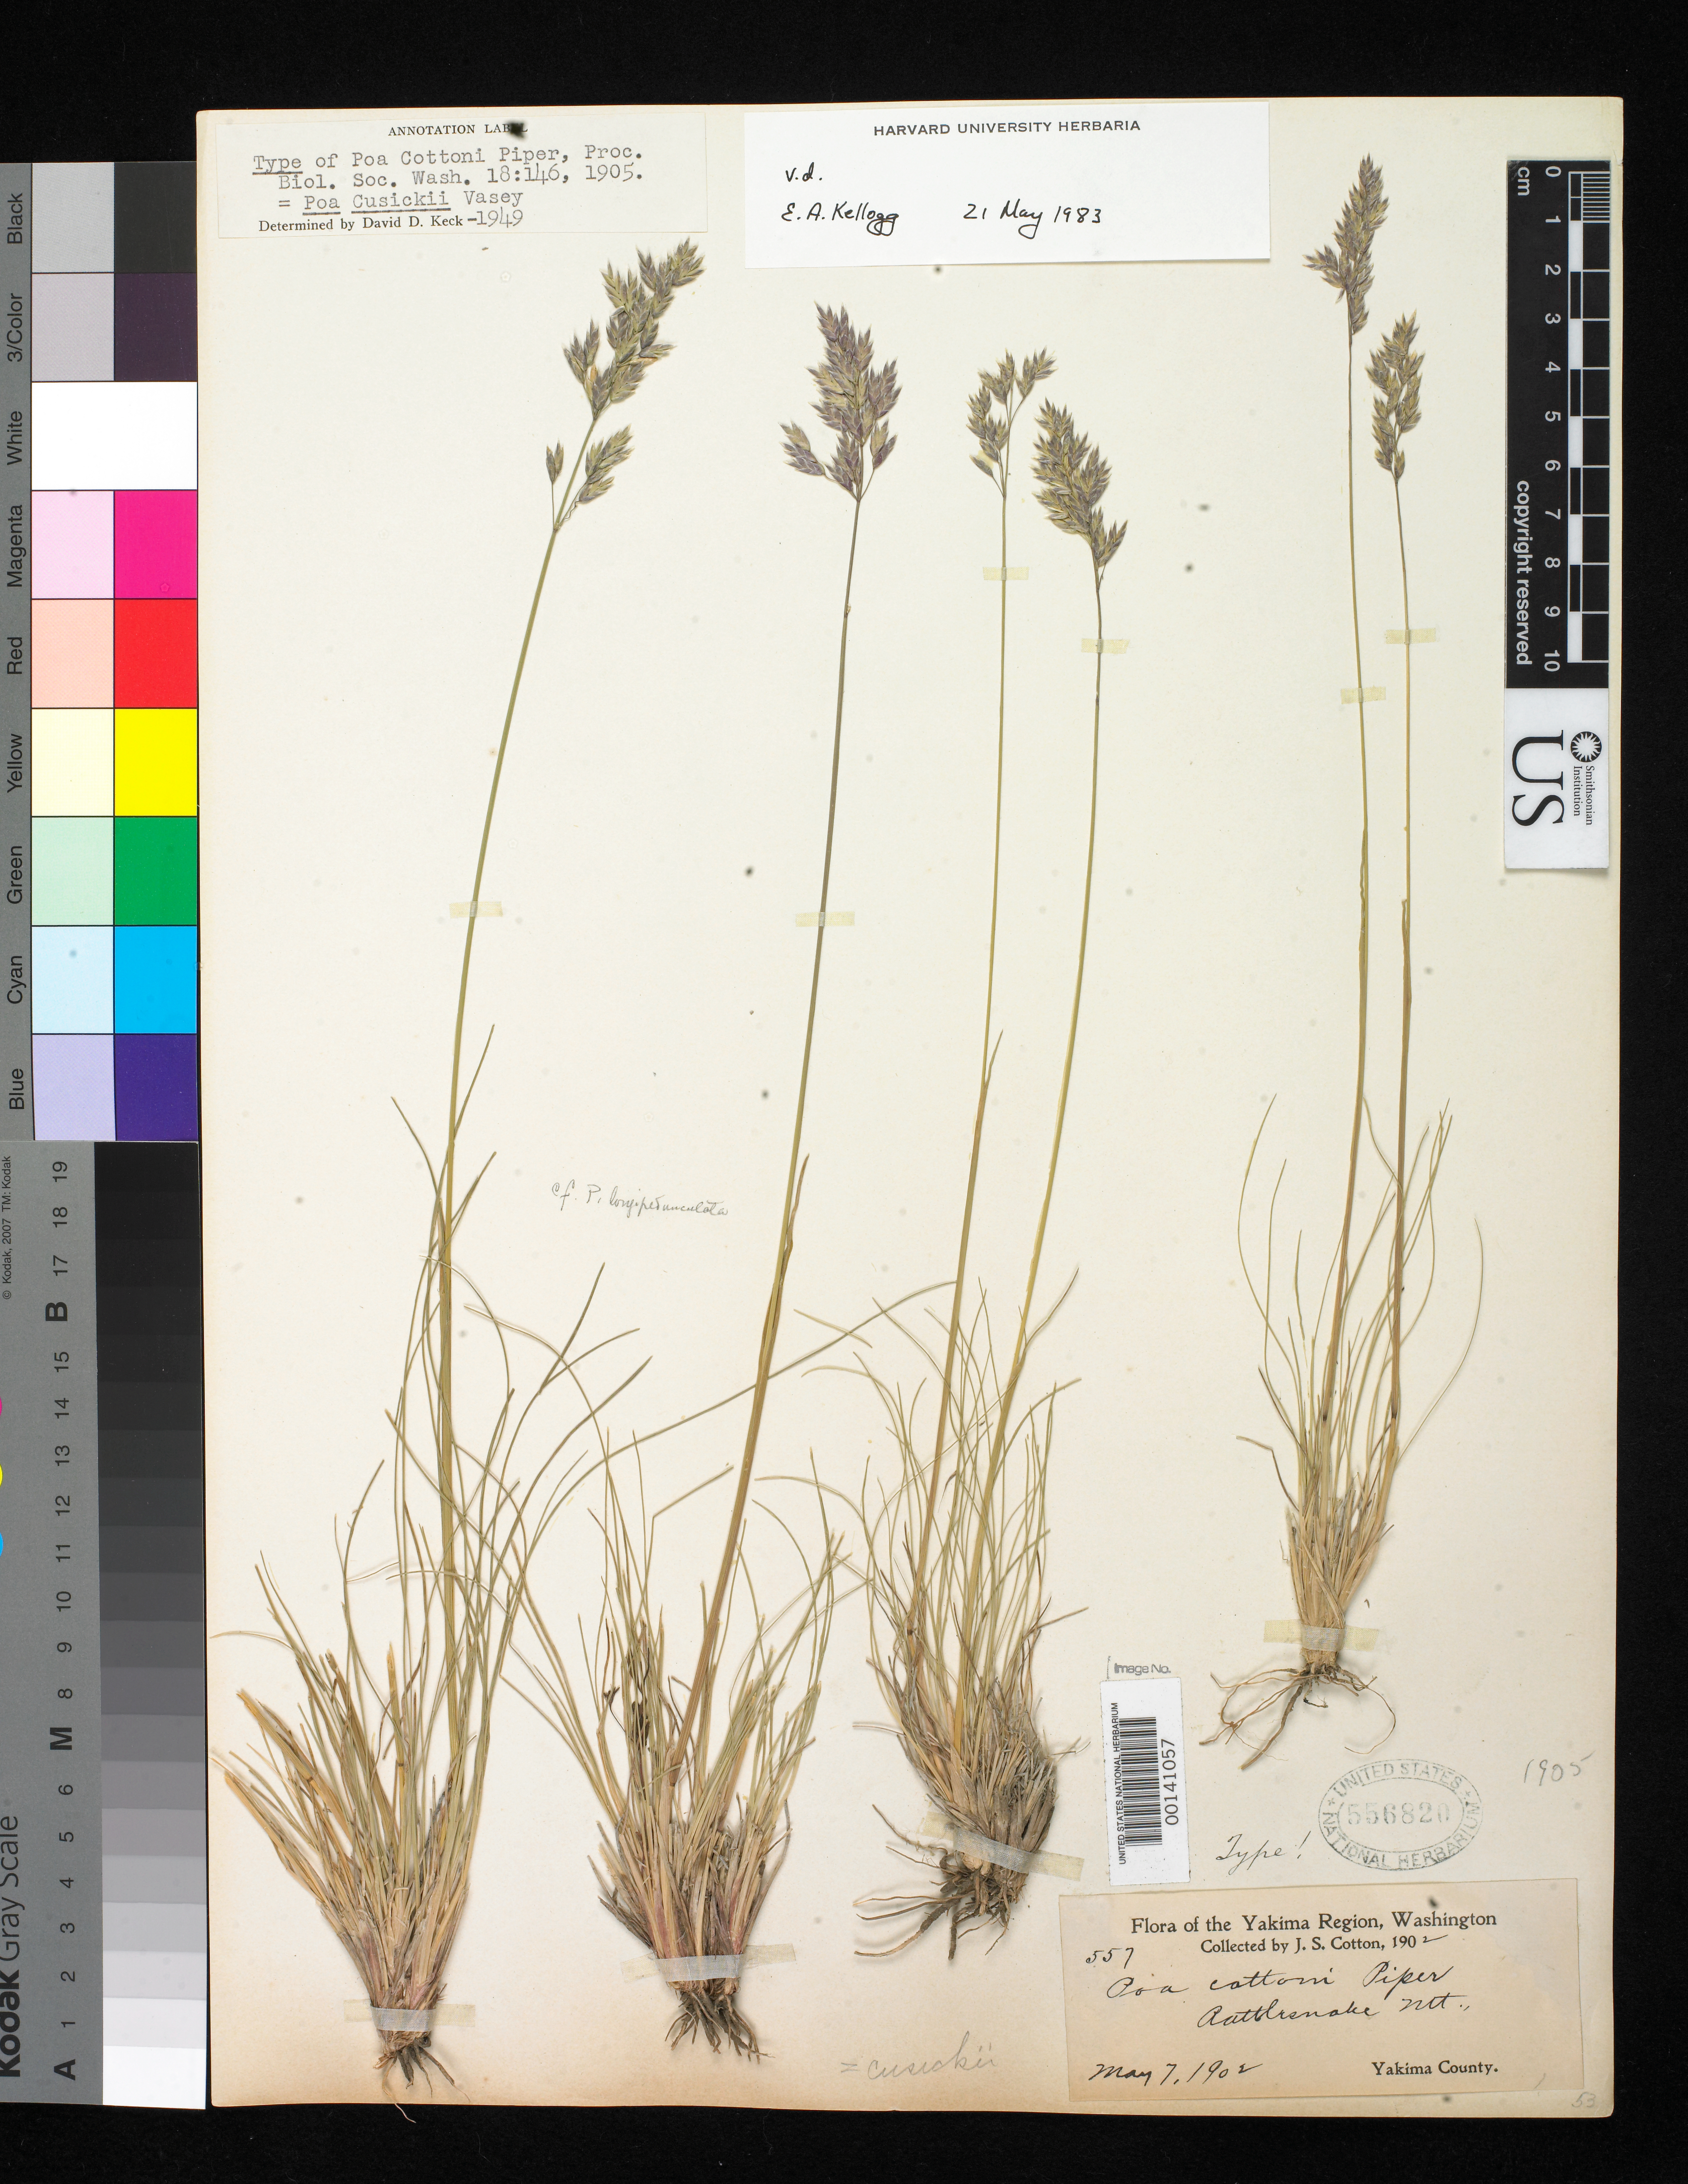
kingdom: Plantae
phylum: Tracheophyta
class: Liliopsida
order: Poales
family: Poaceae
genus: Poa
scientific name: Poa cottoni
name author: Piper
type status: Isotype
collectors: J. S. Cotton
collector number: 557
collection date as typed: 07 May 1902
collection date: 1902-05-07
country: United States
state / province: Washington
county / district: Yakima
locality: Rattlesnake Mts.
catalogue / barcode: US 556820